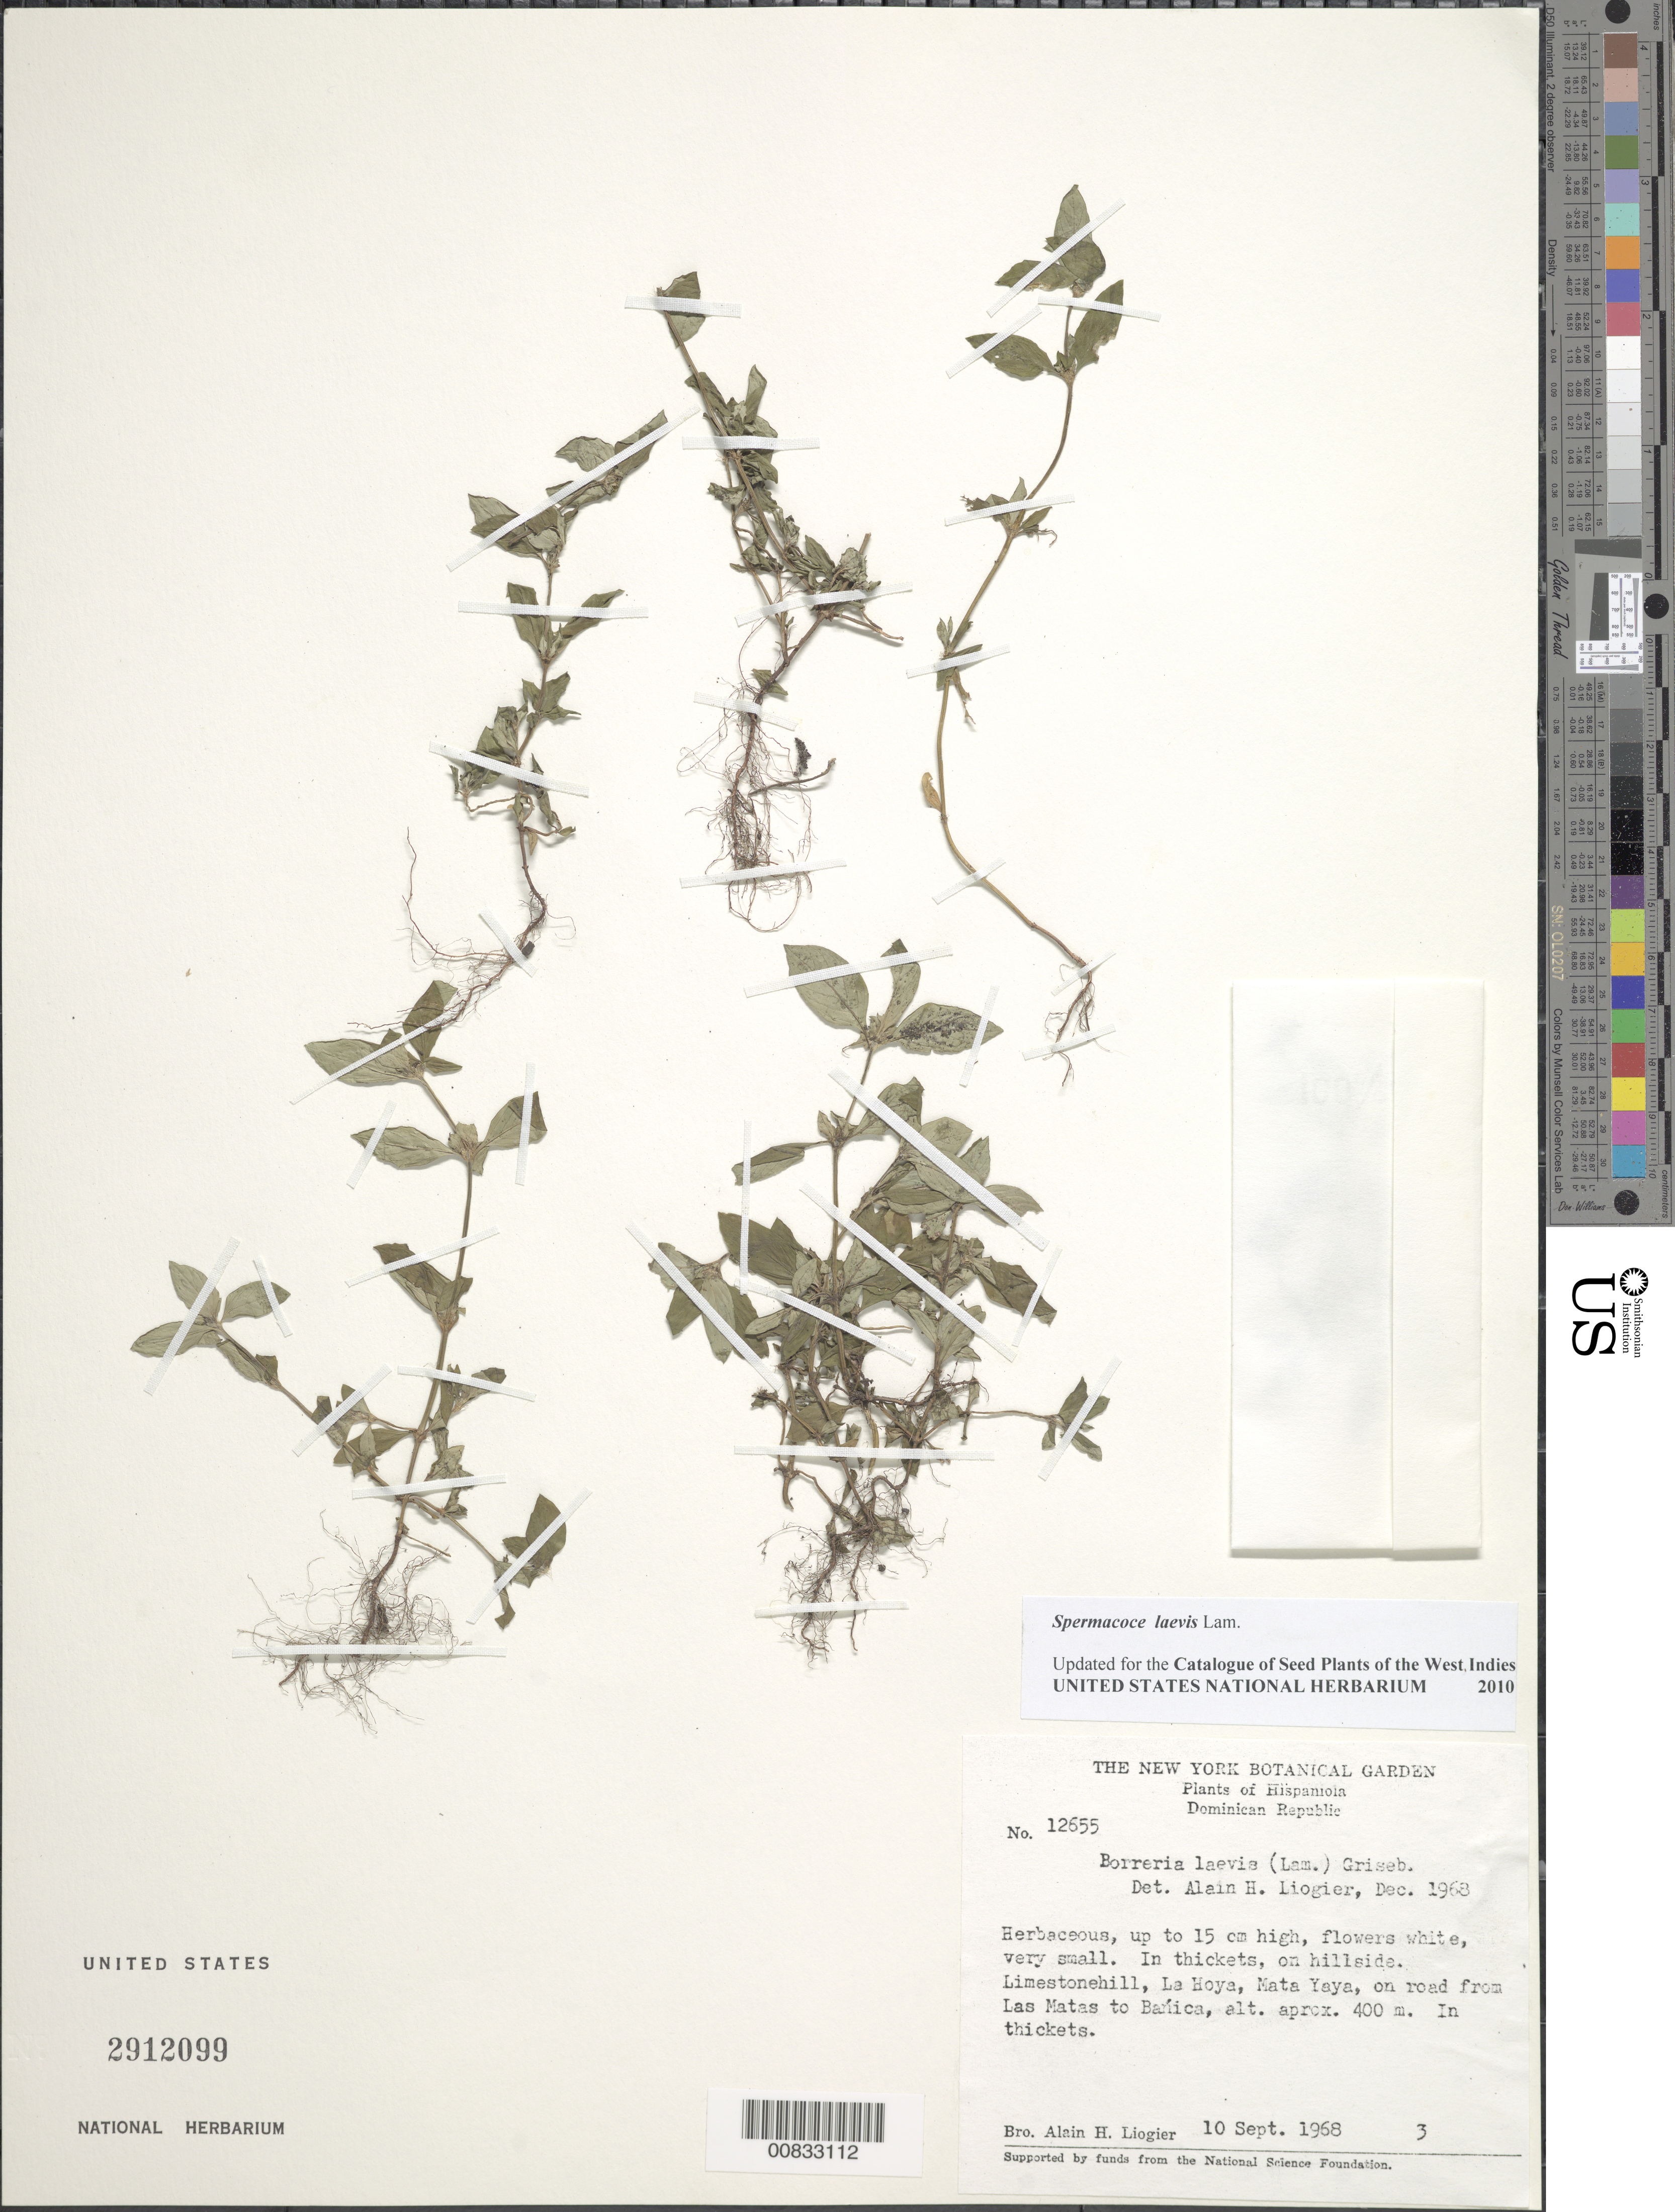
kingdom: Plantae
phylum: Tracheophyta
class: Magnoliopsida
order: Gentianales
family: Rubiaceae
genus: Spermacoce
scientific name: Spermacoce laevis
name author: Lam.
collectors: A. H. Liogier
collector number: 12655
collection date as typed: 10 Sep 1968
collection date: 1968-09-10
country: Dominican Republic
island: Hispaniola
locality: La Hoya, Mata Yaya, on road from Las Matas to Baníca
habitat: In thickets on hillside of limestone hill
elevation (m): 400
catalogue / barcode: US 2912099